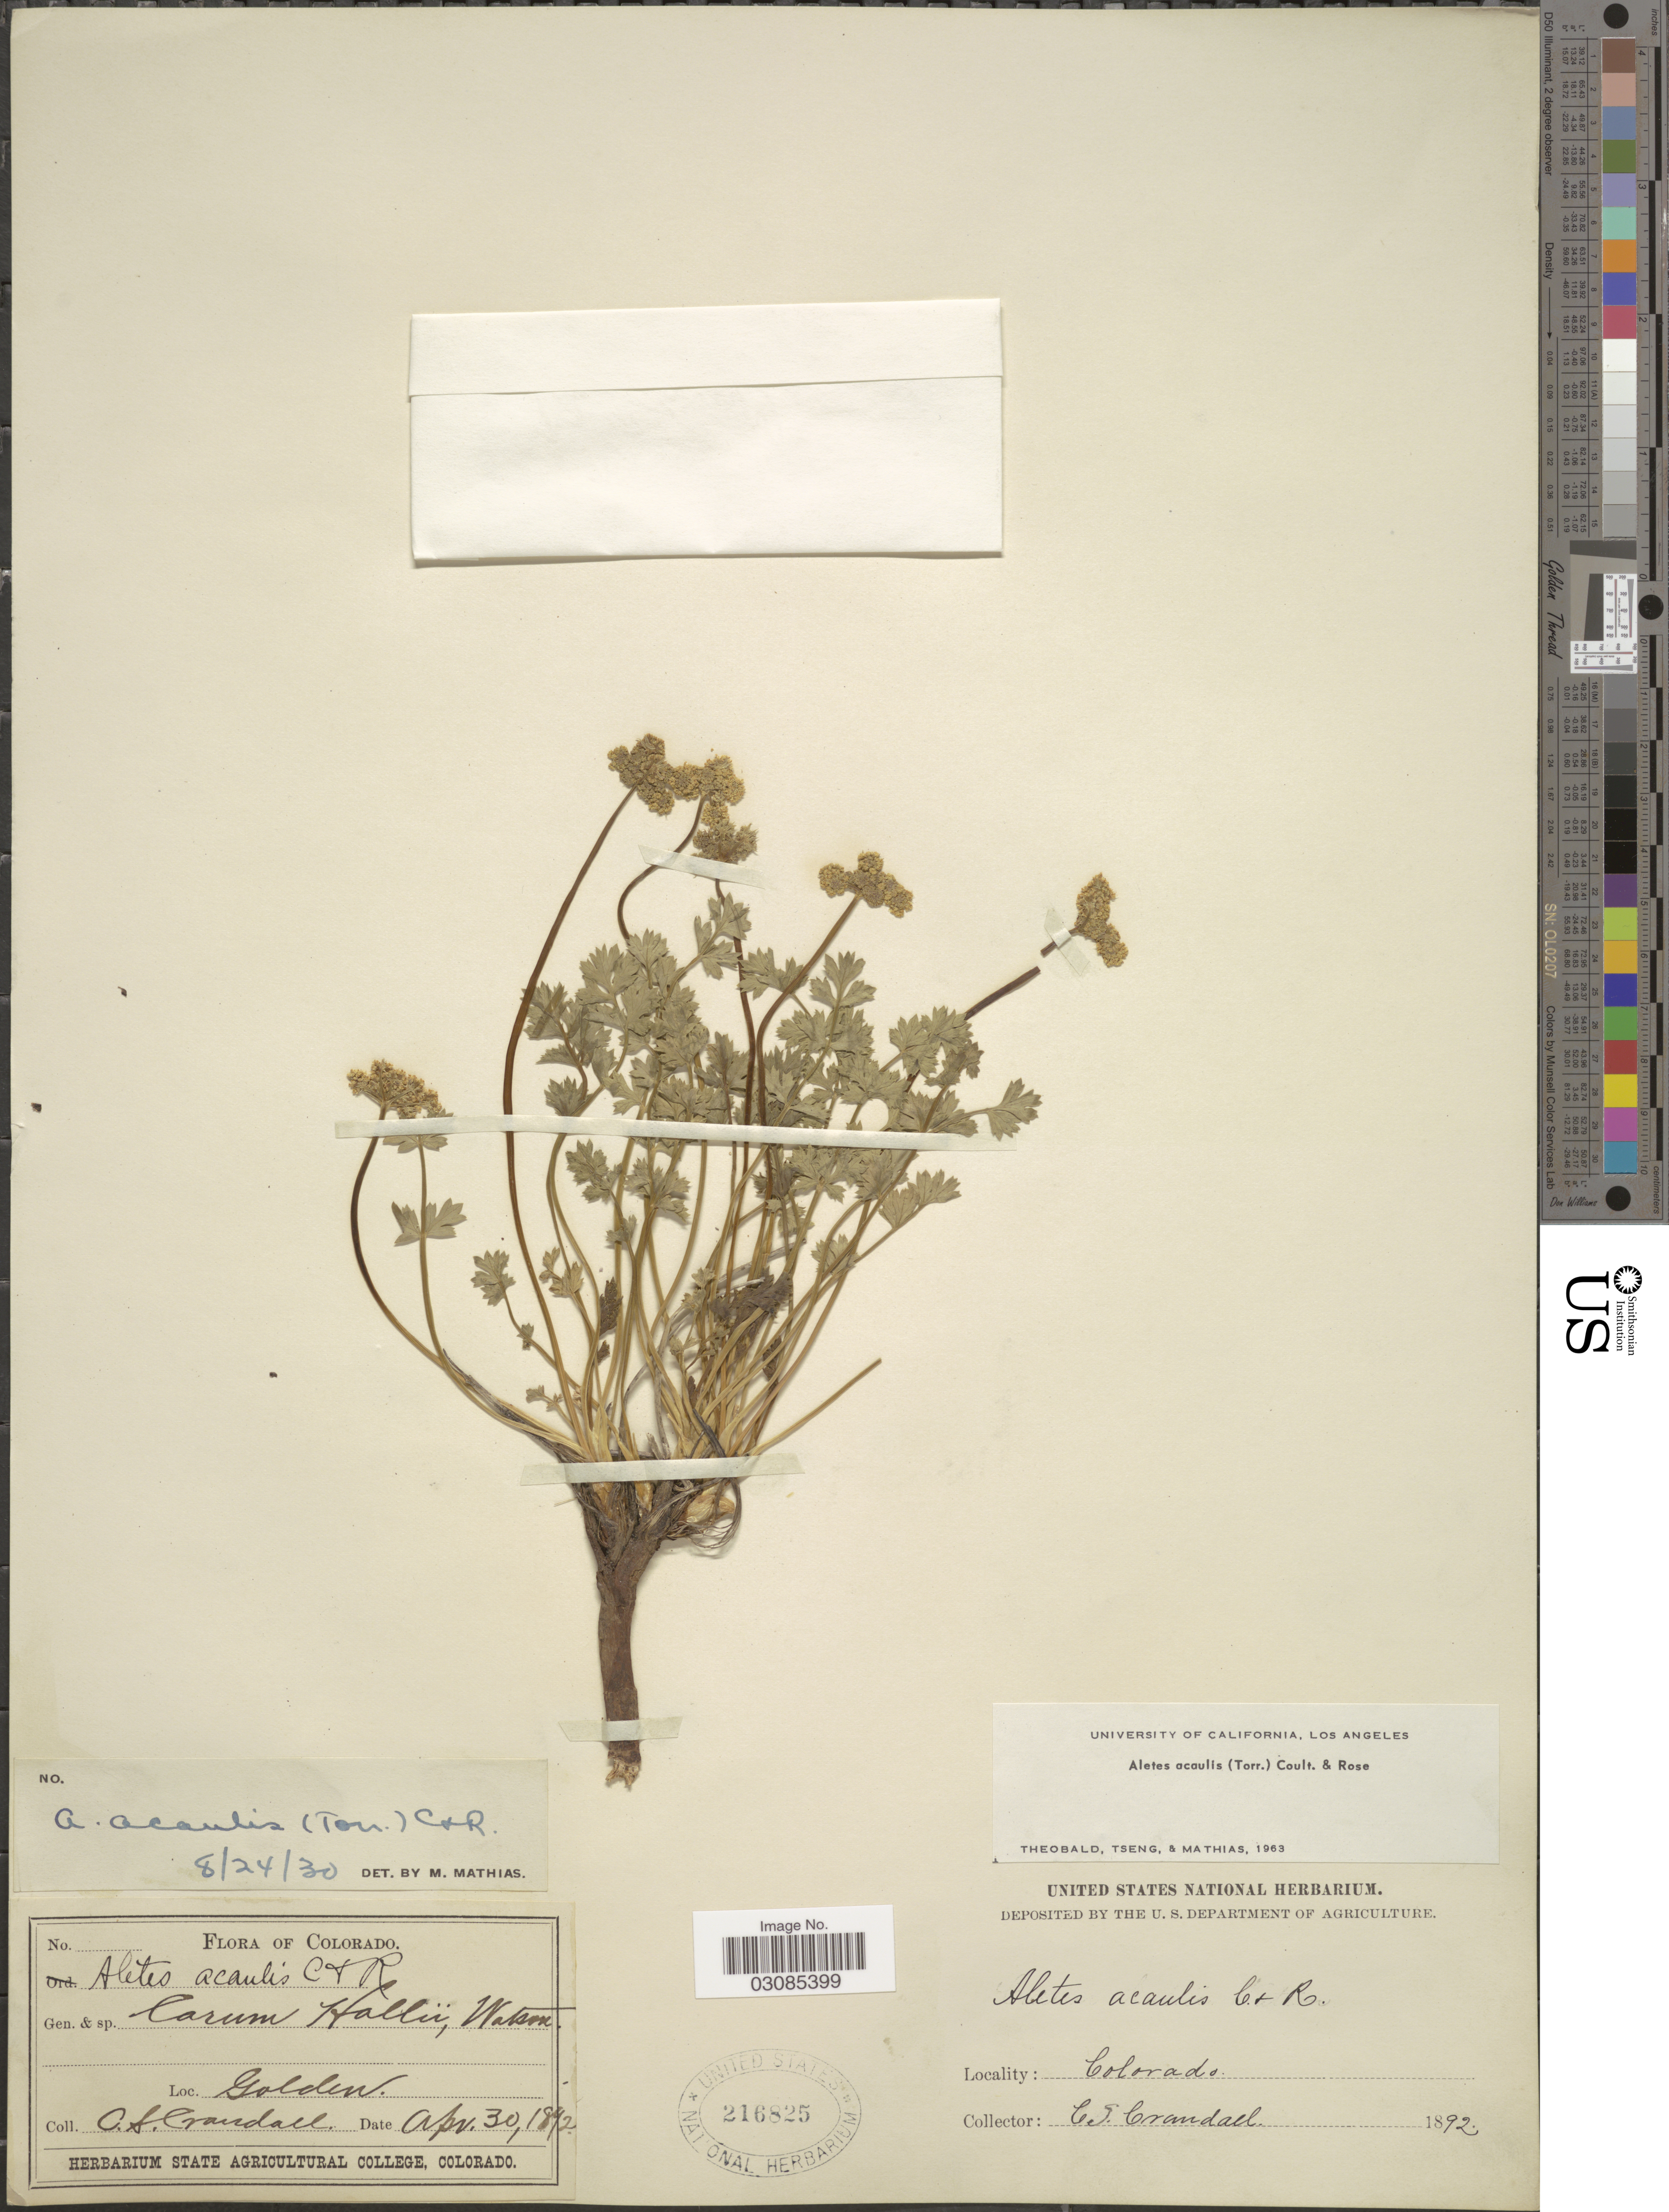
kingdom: Plantae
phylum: Tracheophyta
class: Magnoliopsida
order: Apiales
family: Apiaceae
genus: Aletes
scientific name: Aletes acaulis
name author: (Torr.) J.M. Coult. & Rose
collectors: C. Crandall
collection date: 1892-04-30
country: United States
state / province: Colorado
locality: Golden.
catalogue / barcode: US 216825